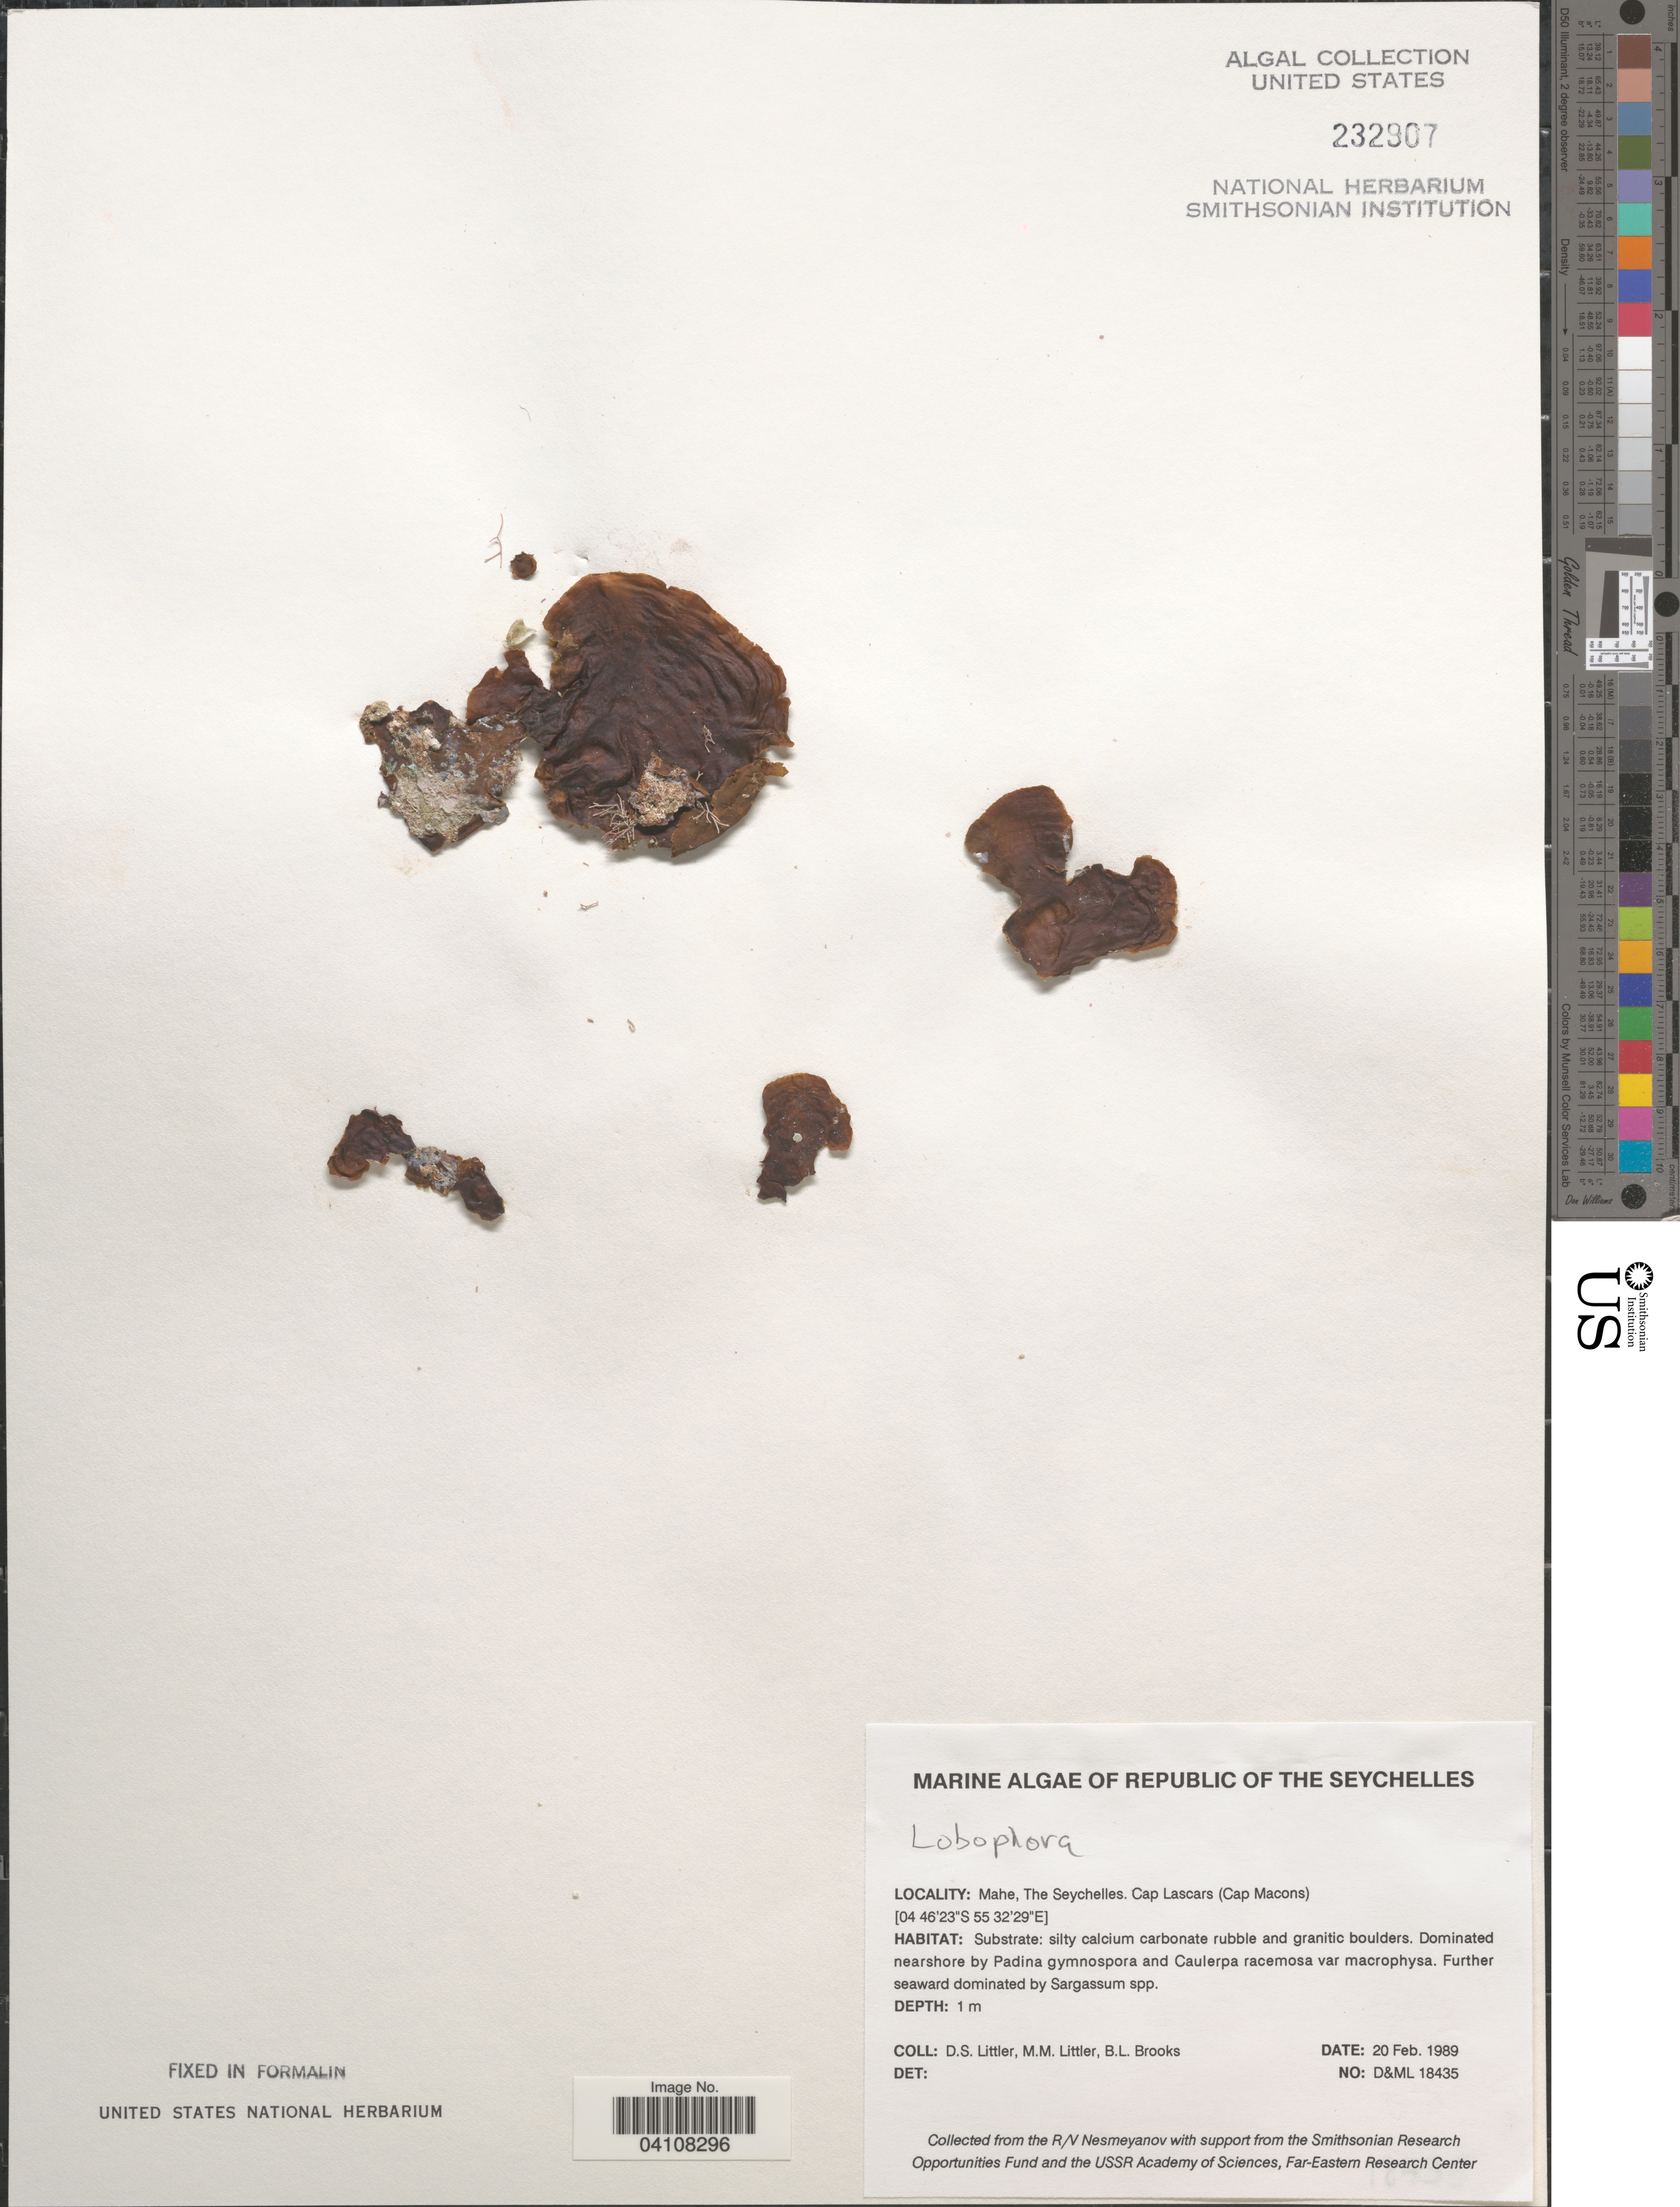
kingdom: Chromista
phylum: Ochrophyta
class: Phaeophyceae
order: Dictyotales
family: Dictyotaceae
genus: Lobophora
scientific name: Lobophora sp.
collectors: D. S. Littler & B. Brooks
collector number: D&ML18435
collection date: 1989-02-20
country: Seychelles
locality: Republic of The Seychelles. Mahe. Cap Lascars (Cap Macons).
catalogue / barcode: US 232907